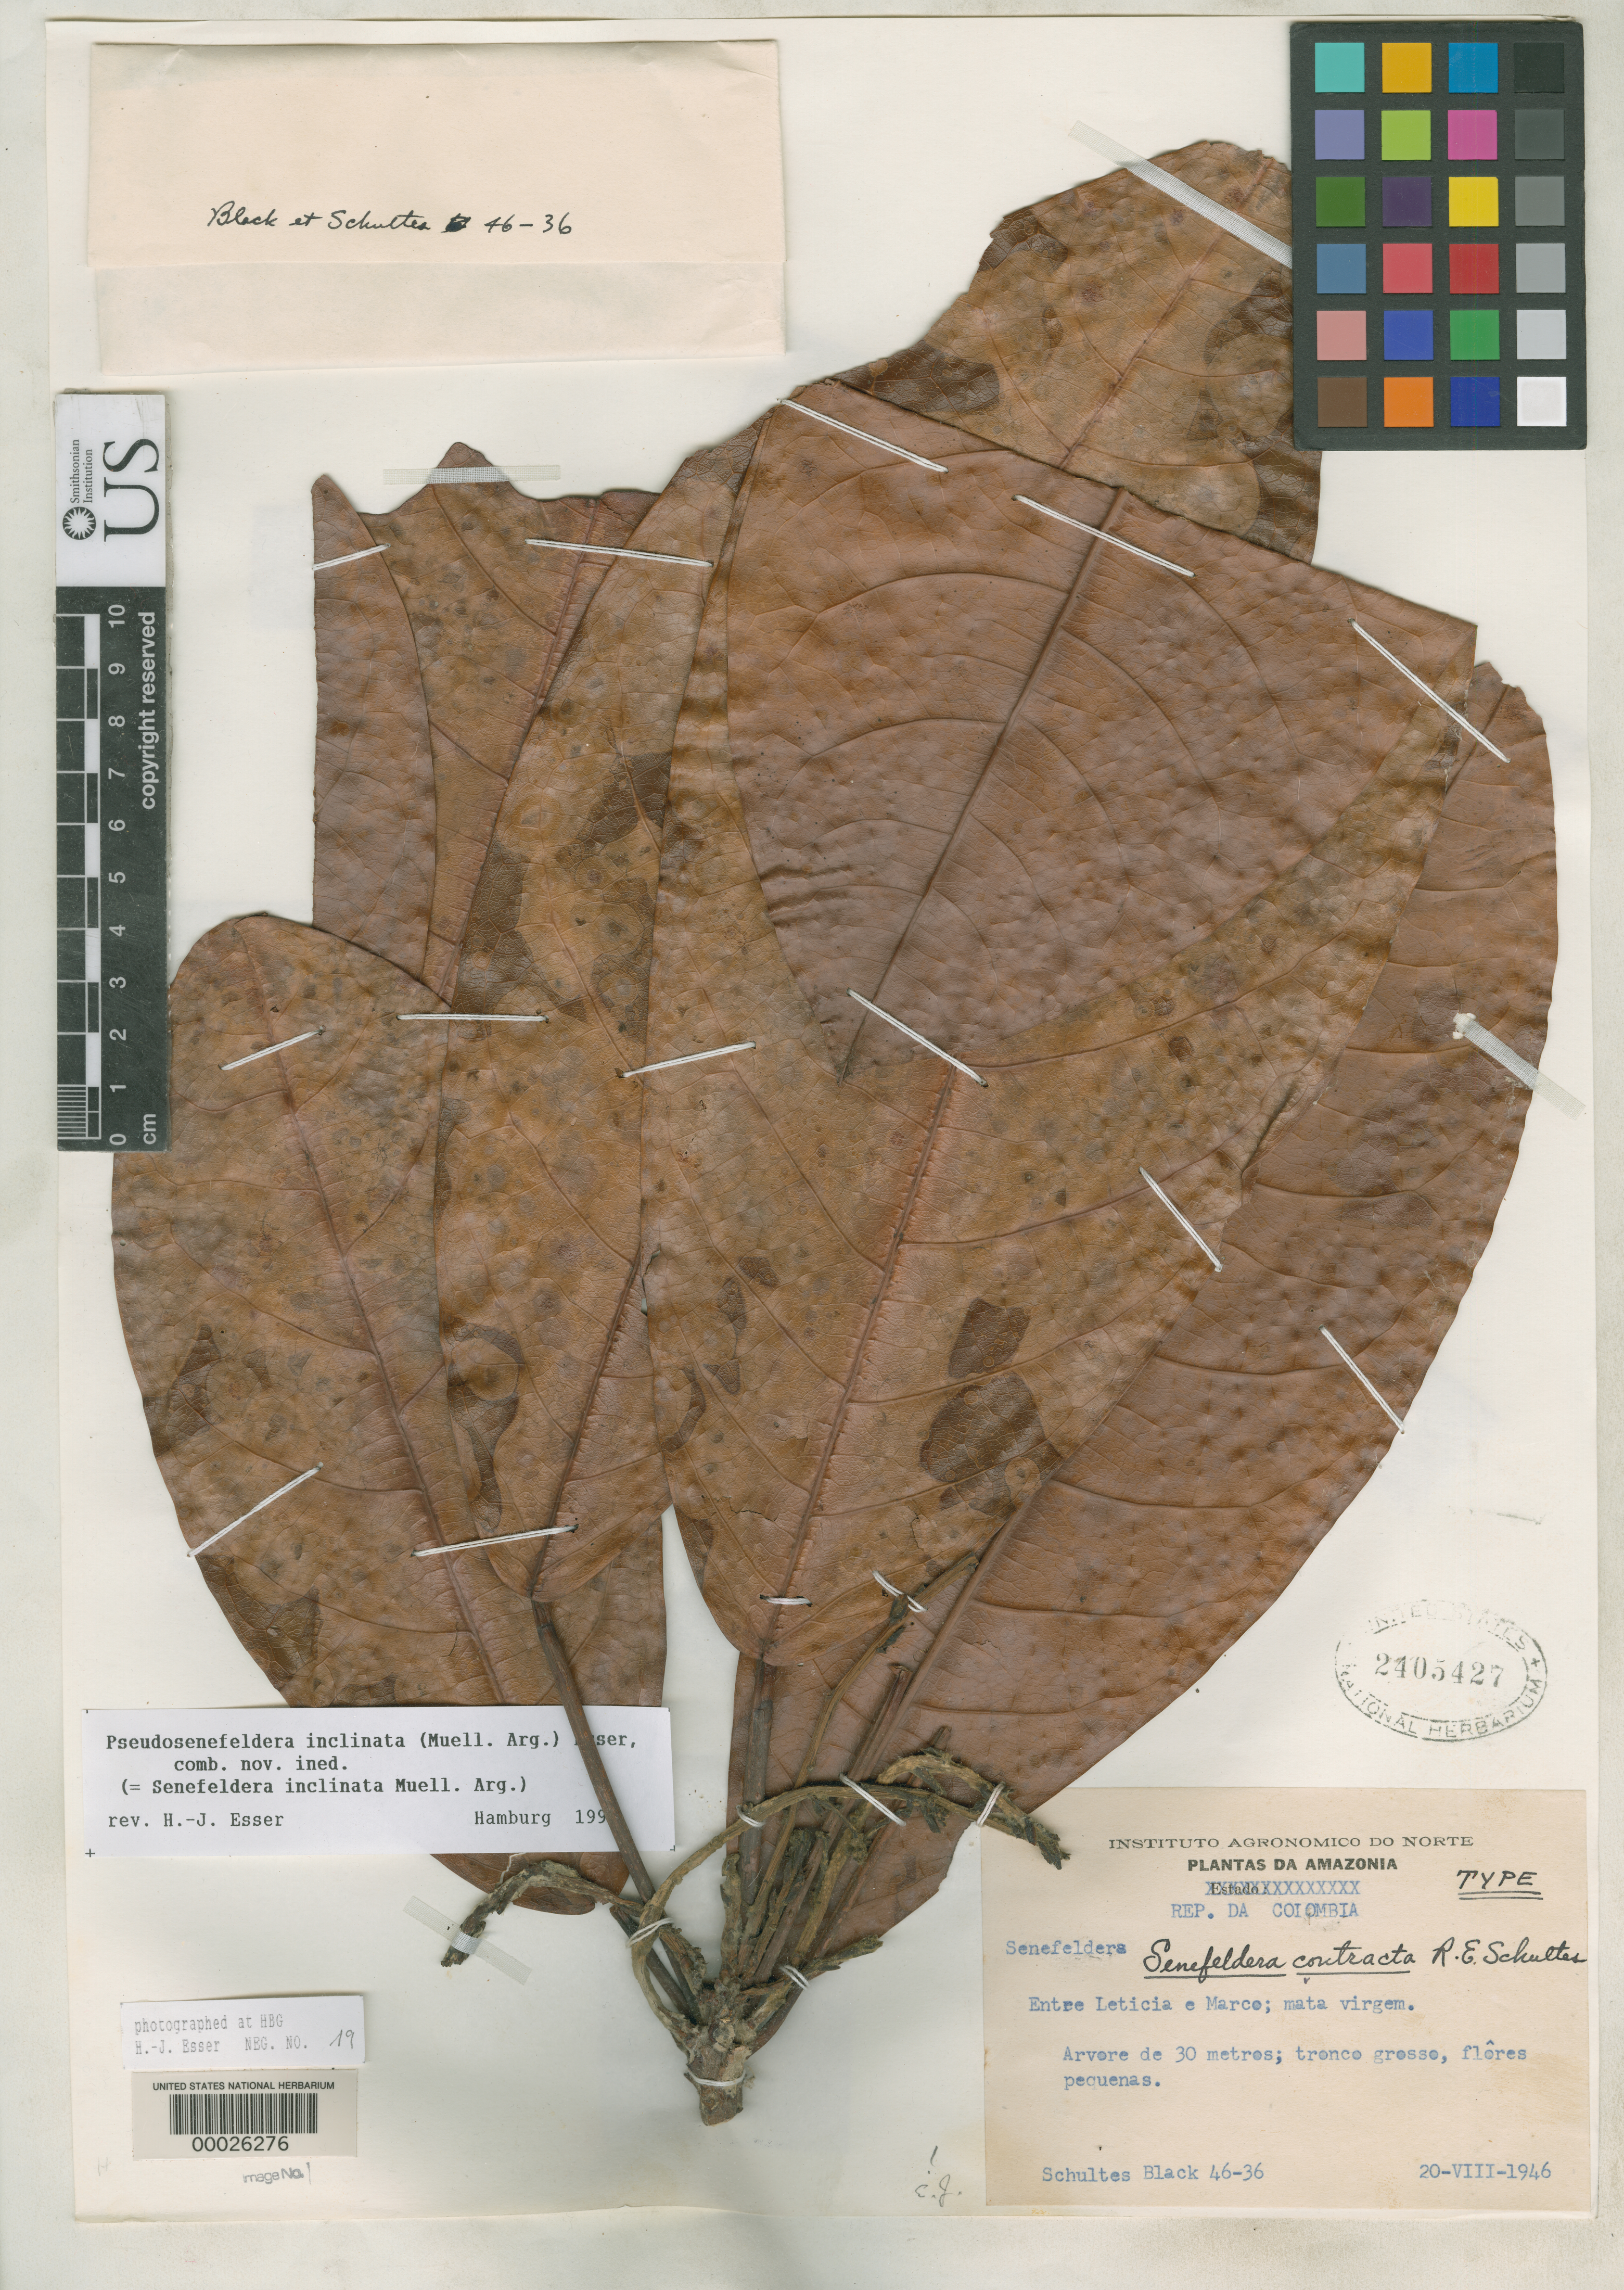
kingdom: Plantae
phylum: Tracheophyta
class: Magnoliopsida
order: Malpighiales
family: Euphorbiaceae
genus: Senefeldera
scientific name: Senefeldera contracta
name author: R.E. Schult.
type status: Holotype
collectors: R. E. Schultes & G. A. Black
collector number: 46-36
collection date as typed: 20 Aug 1946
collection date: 1946-08-20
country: Colombia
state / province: Amazônas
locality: Between Leticia and Marco.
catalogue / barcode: US 2405427